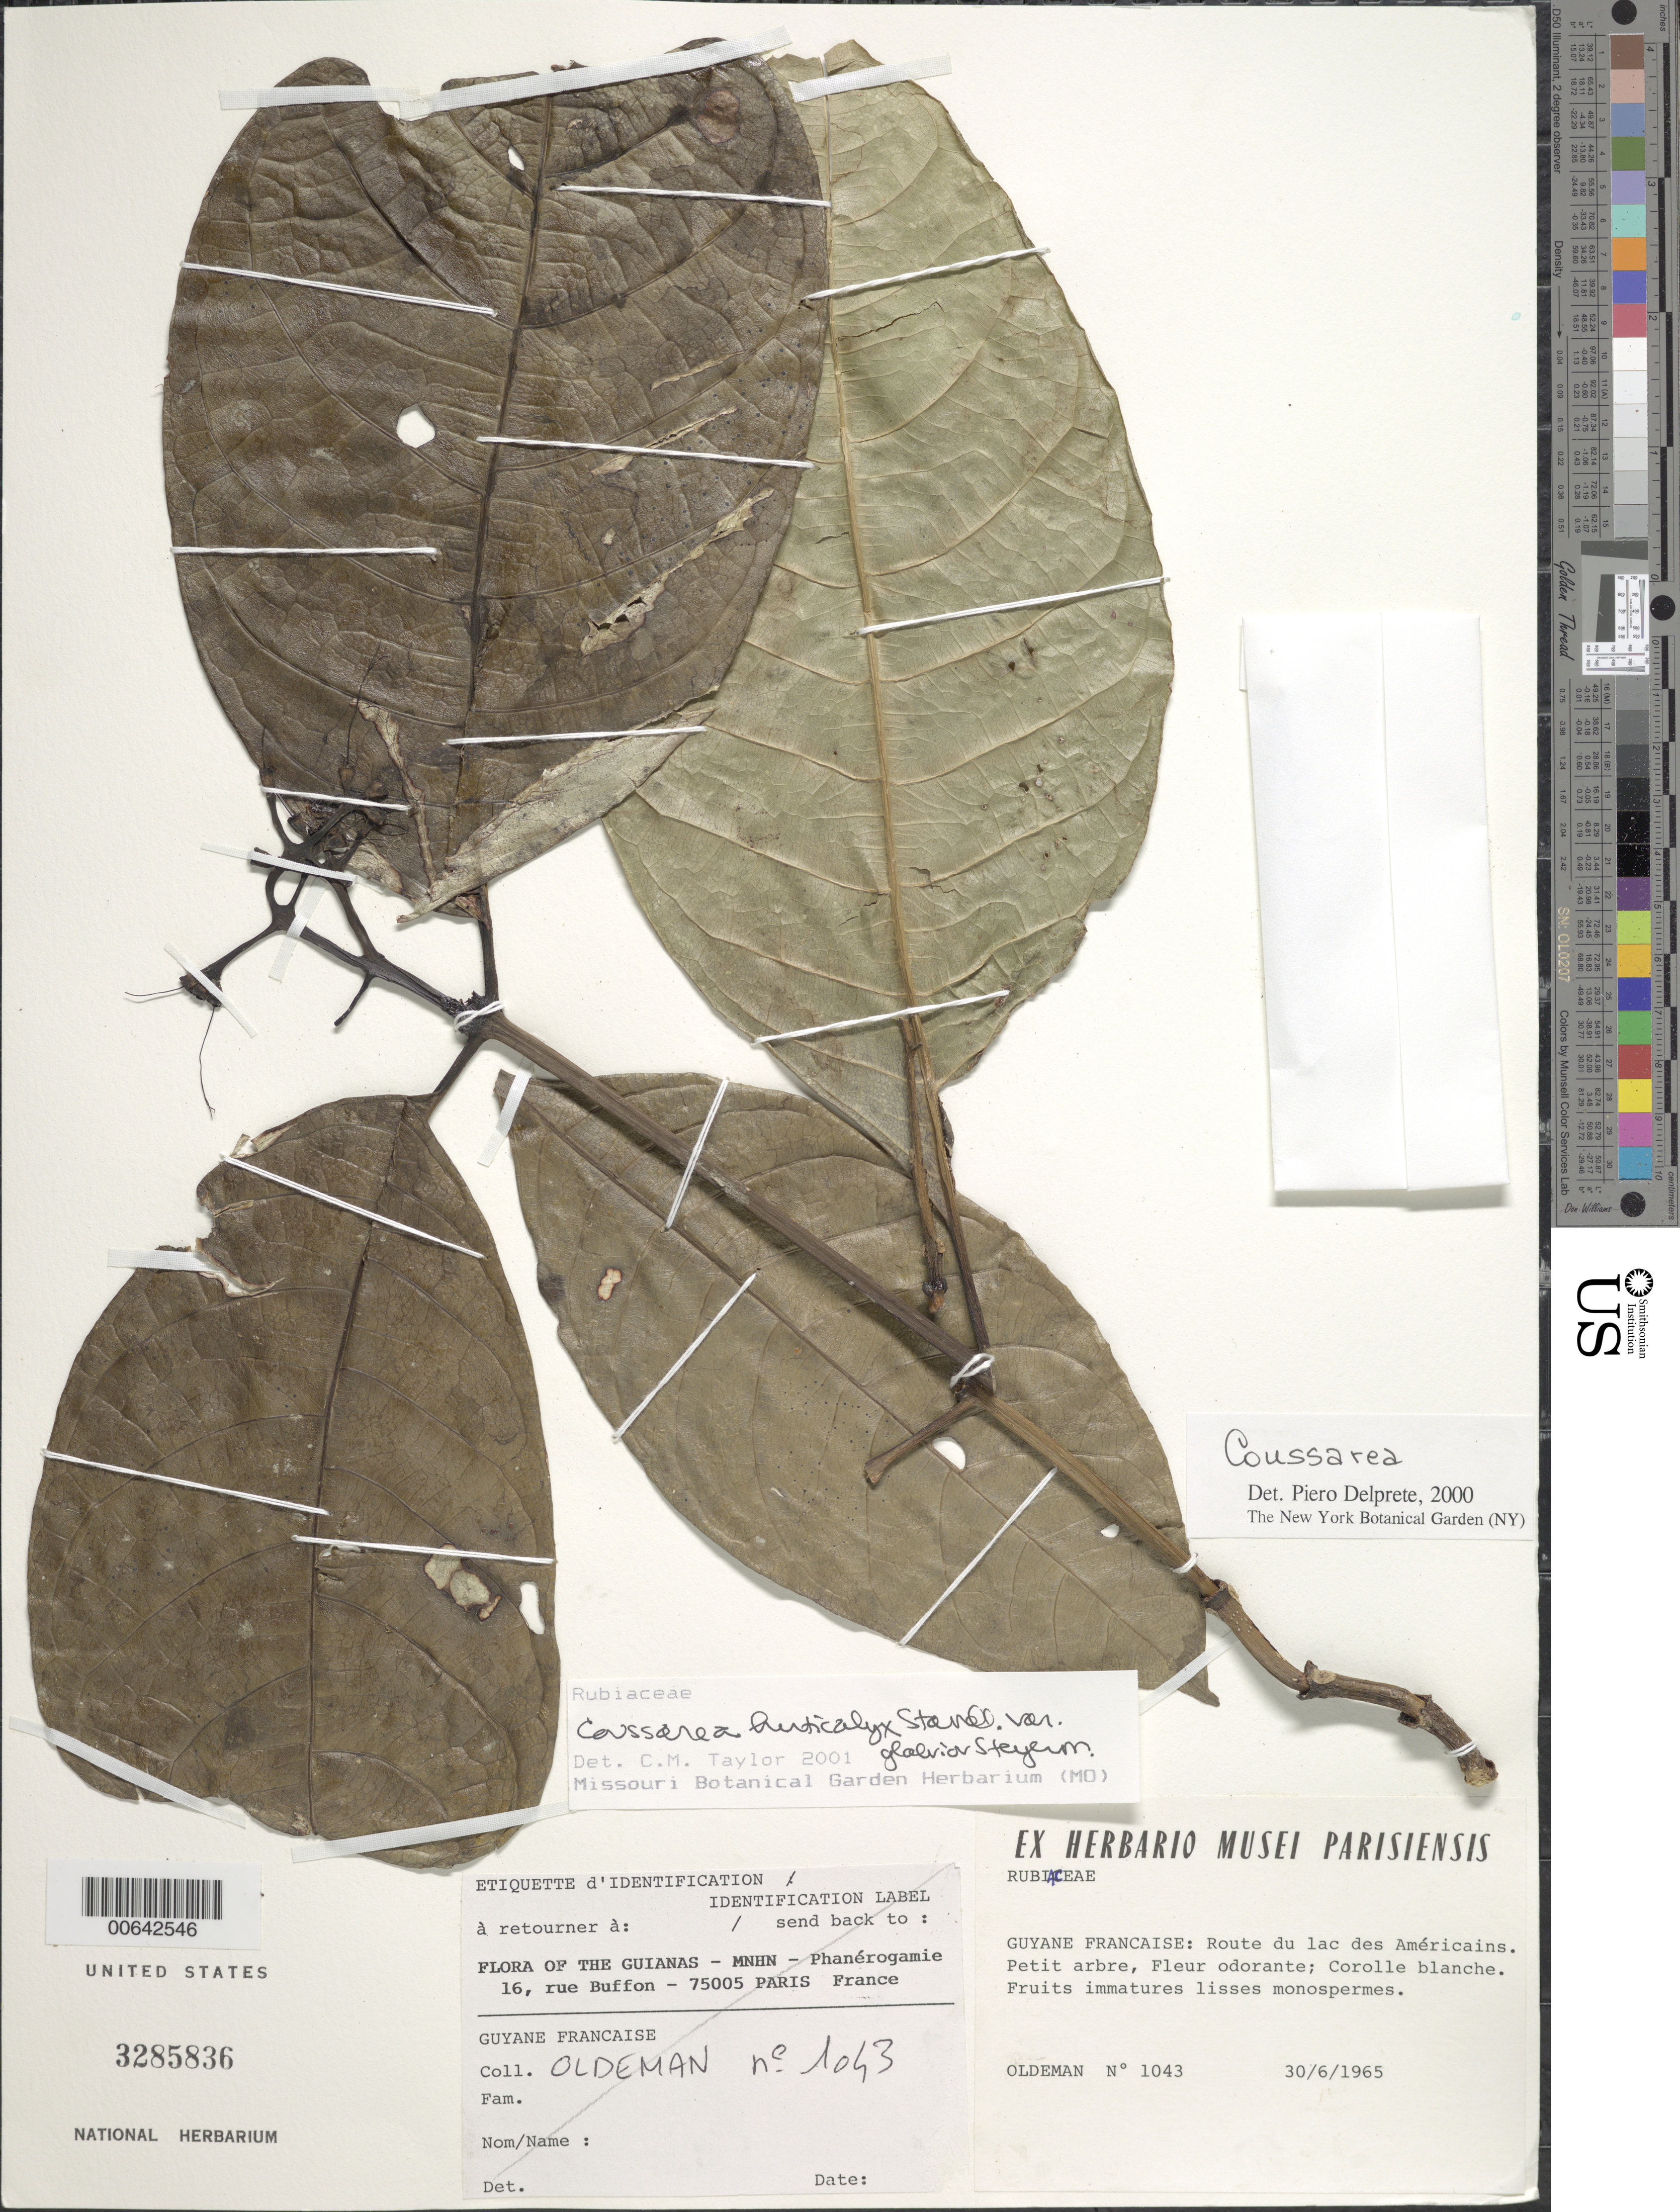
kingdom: Plantae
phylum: Tracheophyta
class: Magnoliopsida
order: Gentianales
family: Rubiaceae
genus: Coussarea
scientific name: Coussarea hirticalyx var. glabrior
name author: Steyerm.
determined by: Taylor, Charlotte M.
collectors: R. Oldeman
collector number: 1043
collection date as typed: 30-Jun-65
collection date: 1965-06-30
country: French Guiana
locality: Route du lac des Américains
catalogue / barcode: US 3285836